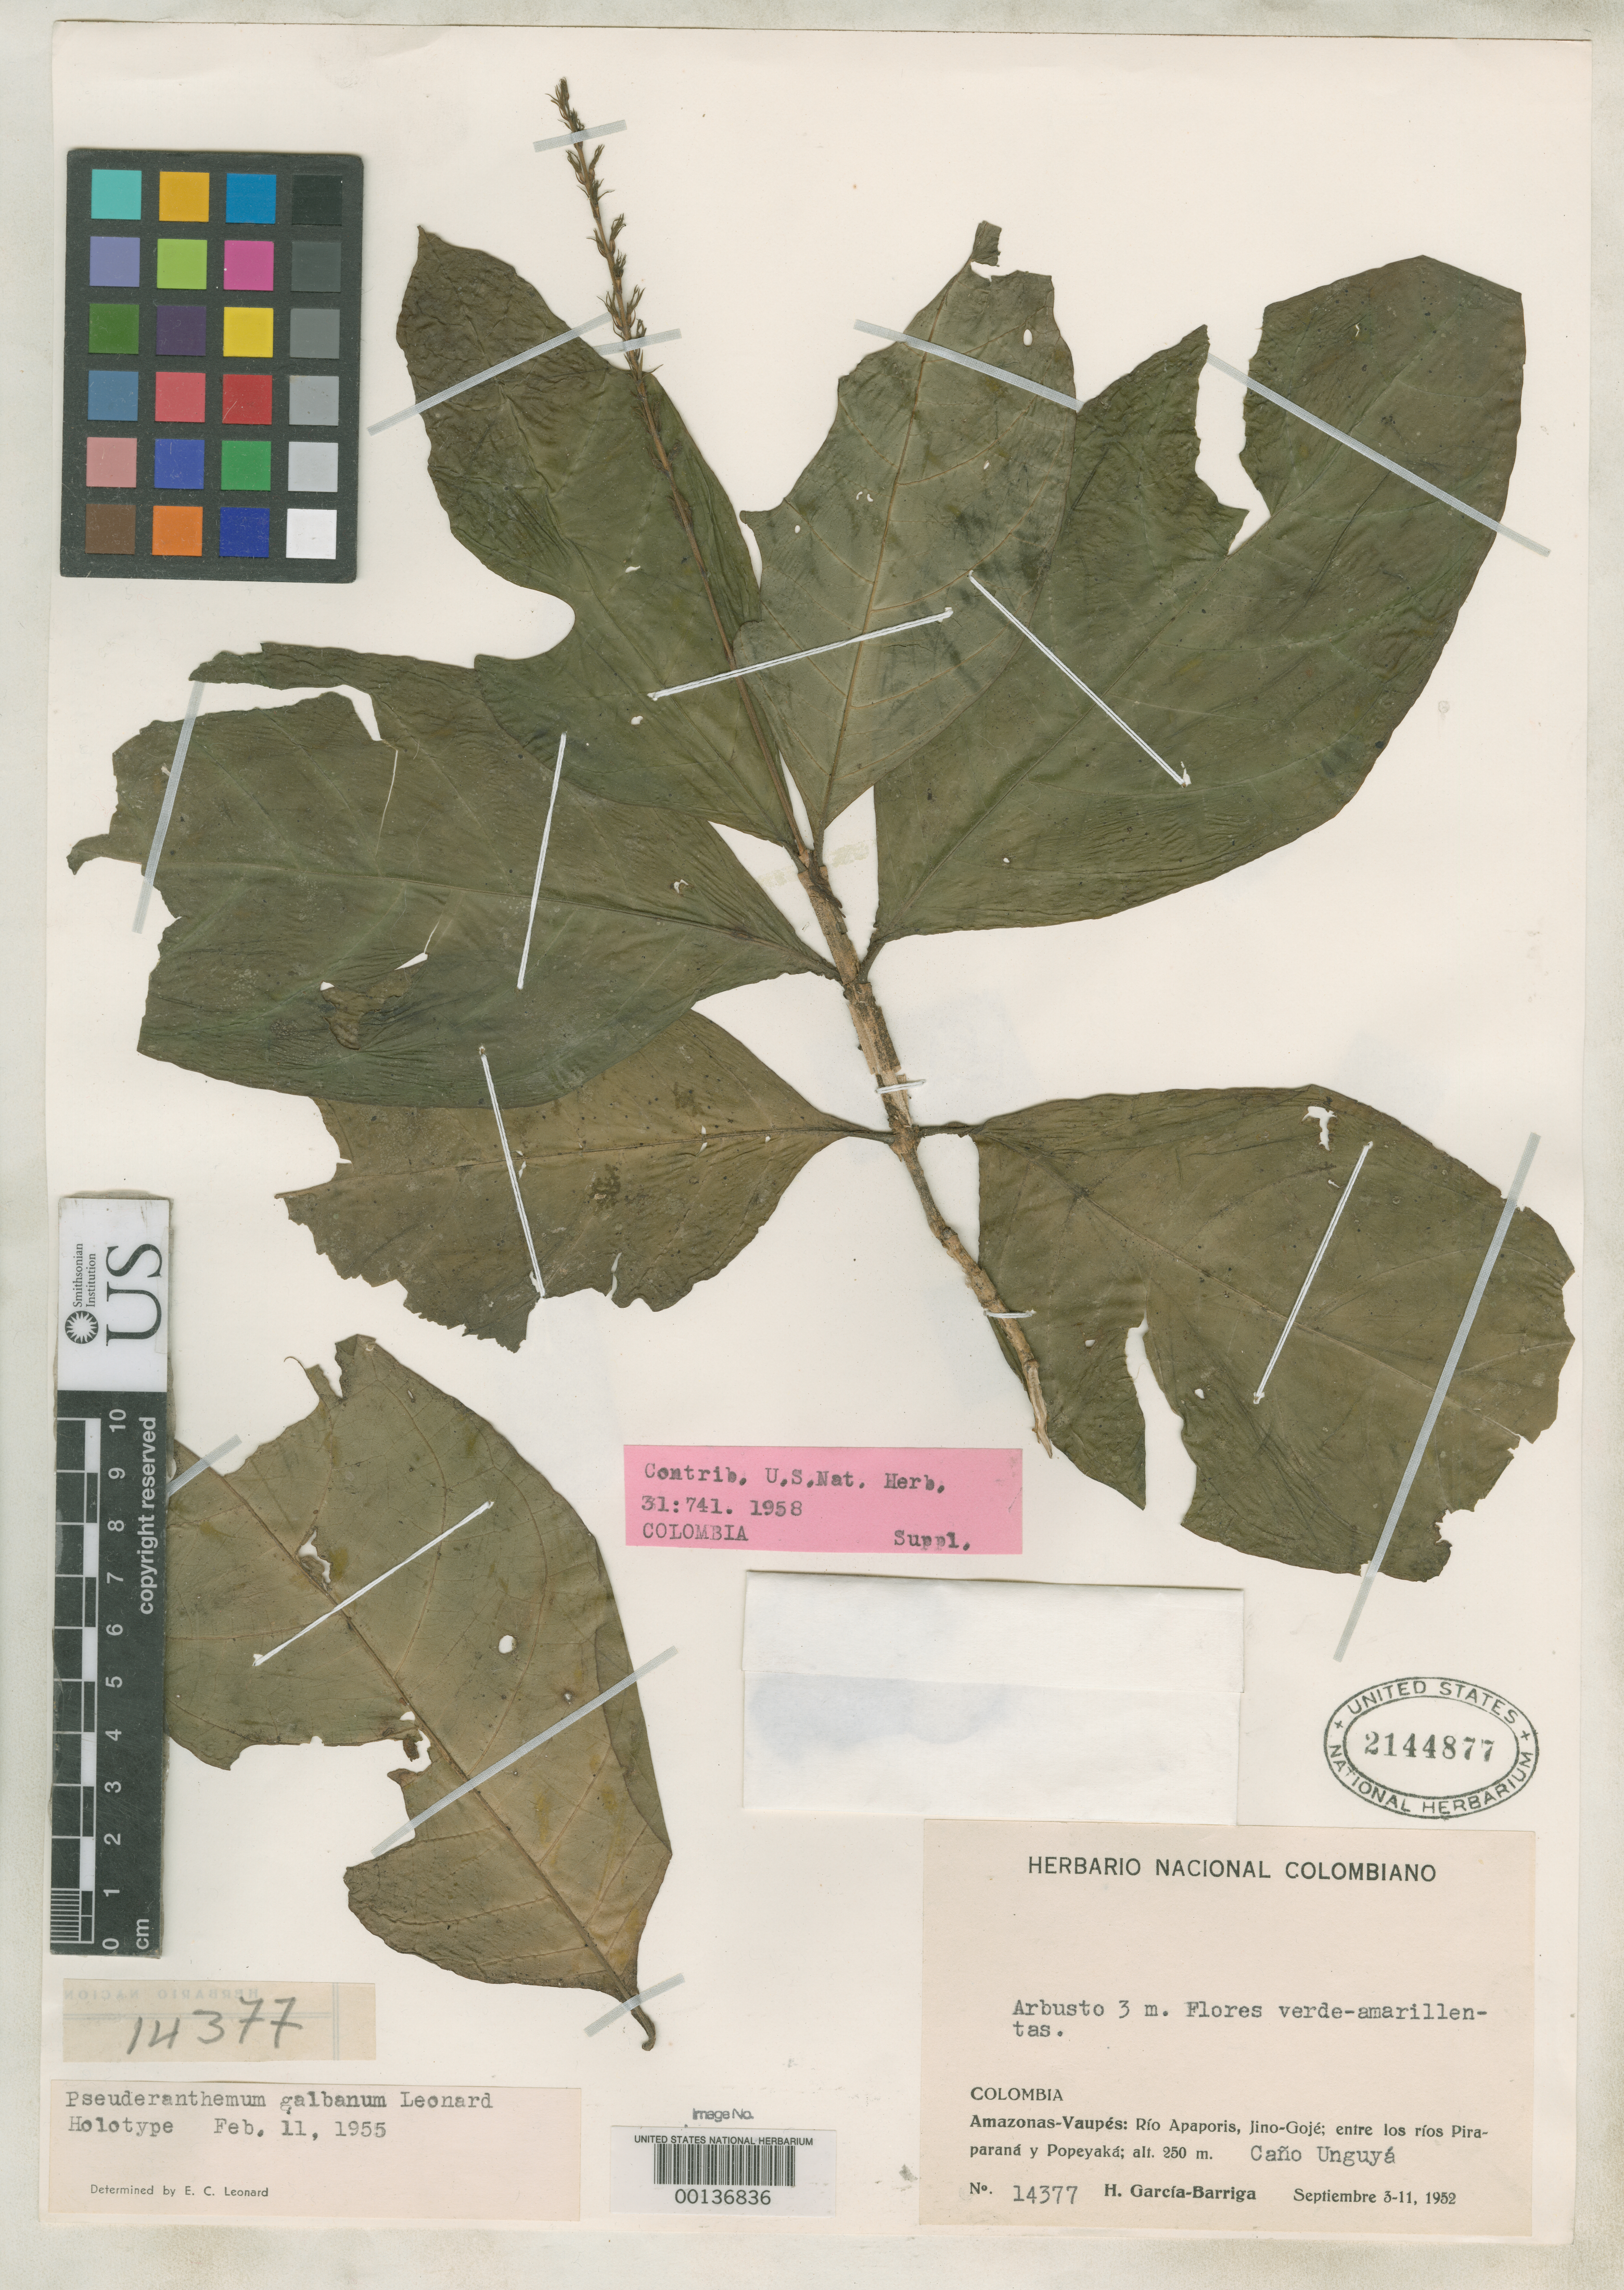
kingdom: Plantae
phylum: Tracheophyta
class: Magnoliopsida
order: Lamiales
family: Acanthaceae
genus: Pseuderanthemum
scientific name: Pseuderanthemum galbanum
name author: Leonard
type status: Holotype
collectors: H. García Barriga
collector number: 14377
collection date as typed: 03 Sep 1952 to 11 Sep 1952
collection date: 1952-09-03/1952-09-11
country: Colombia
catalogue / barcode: US 2144877